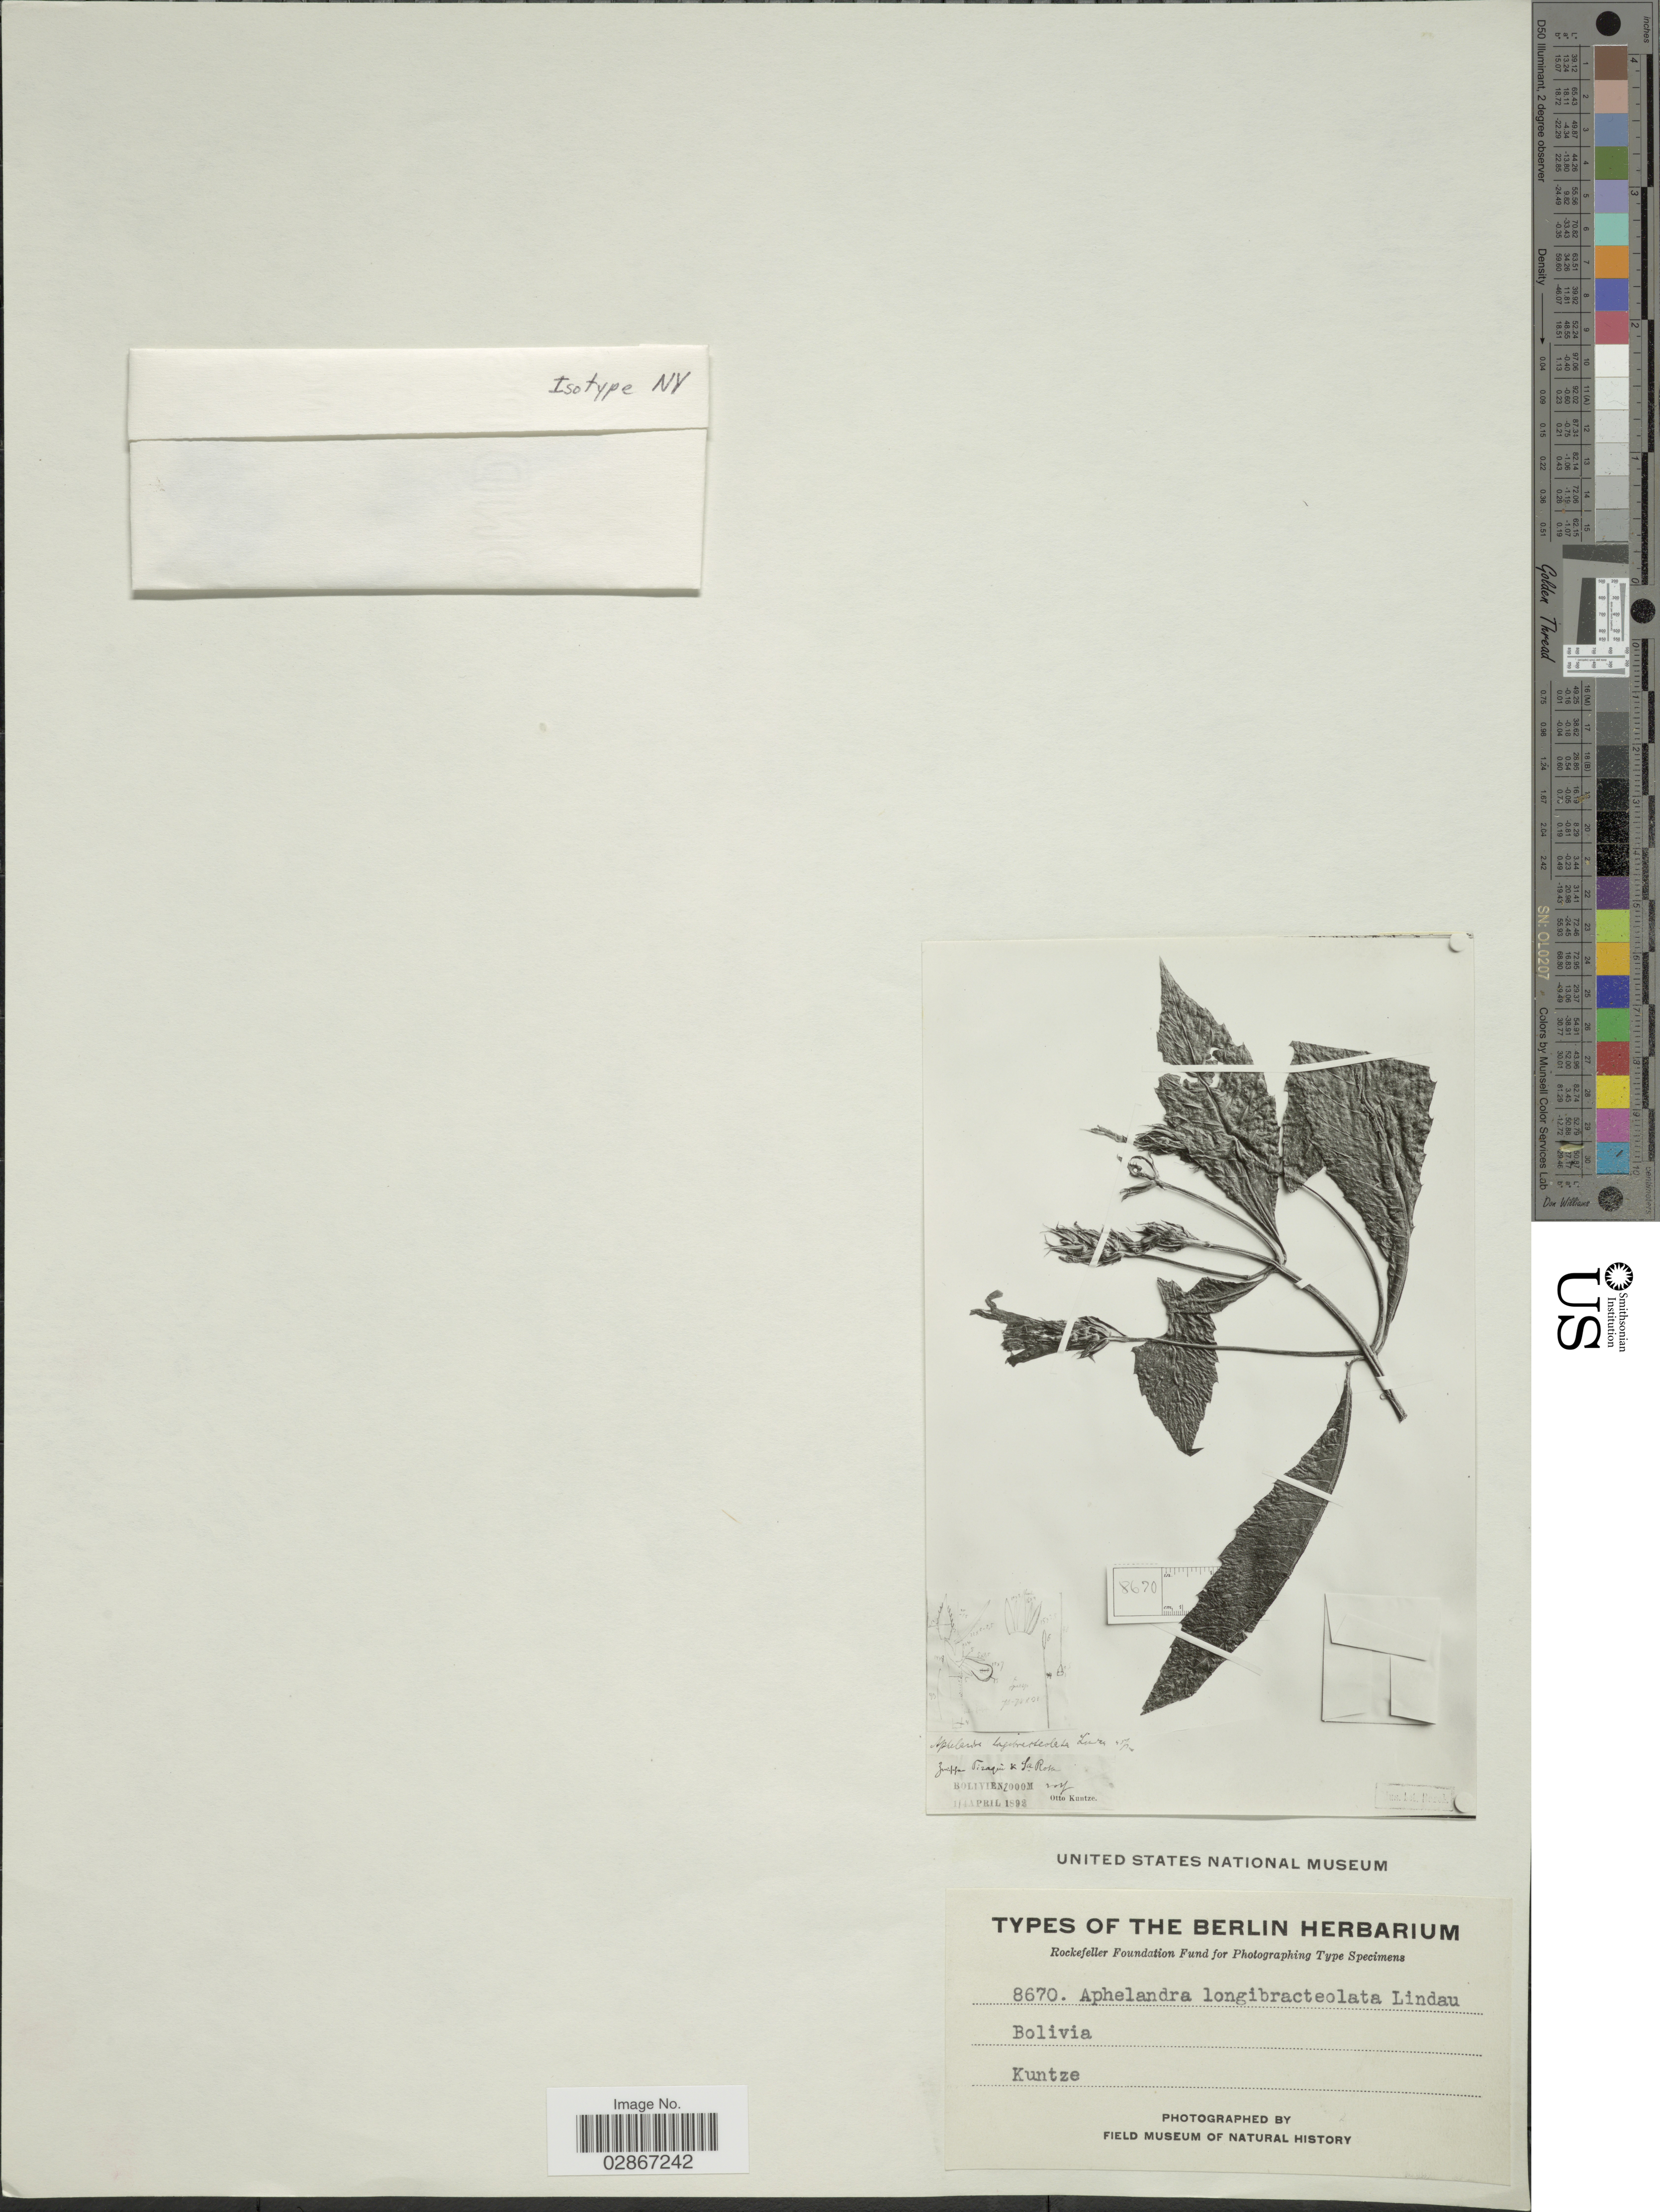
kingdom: Plantae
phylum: Tracheophyta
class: Magnoliopsida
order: Lamiales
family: Acanthaceae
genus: Aphelandra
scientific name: Aphelandra macrosiphon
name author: Lindau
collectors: C.E.O. Kuntze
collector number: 8670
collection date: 1892-04-01/1892-04-04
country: Bolivia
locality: Zwischen Tiraque & Sa. Rosa.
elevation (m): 2000